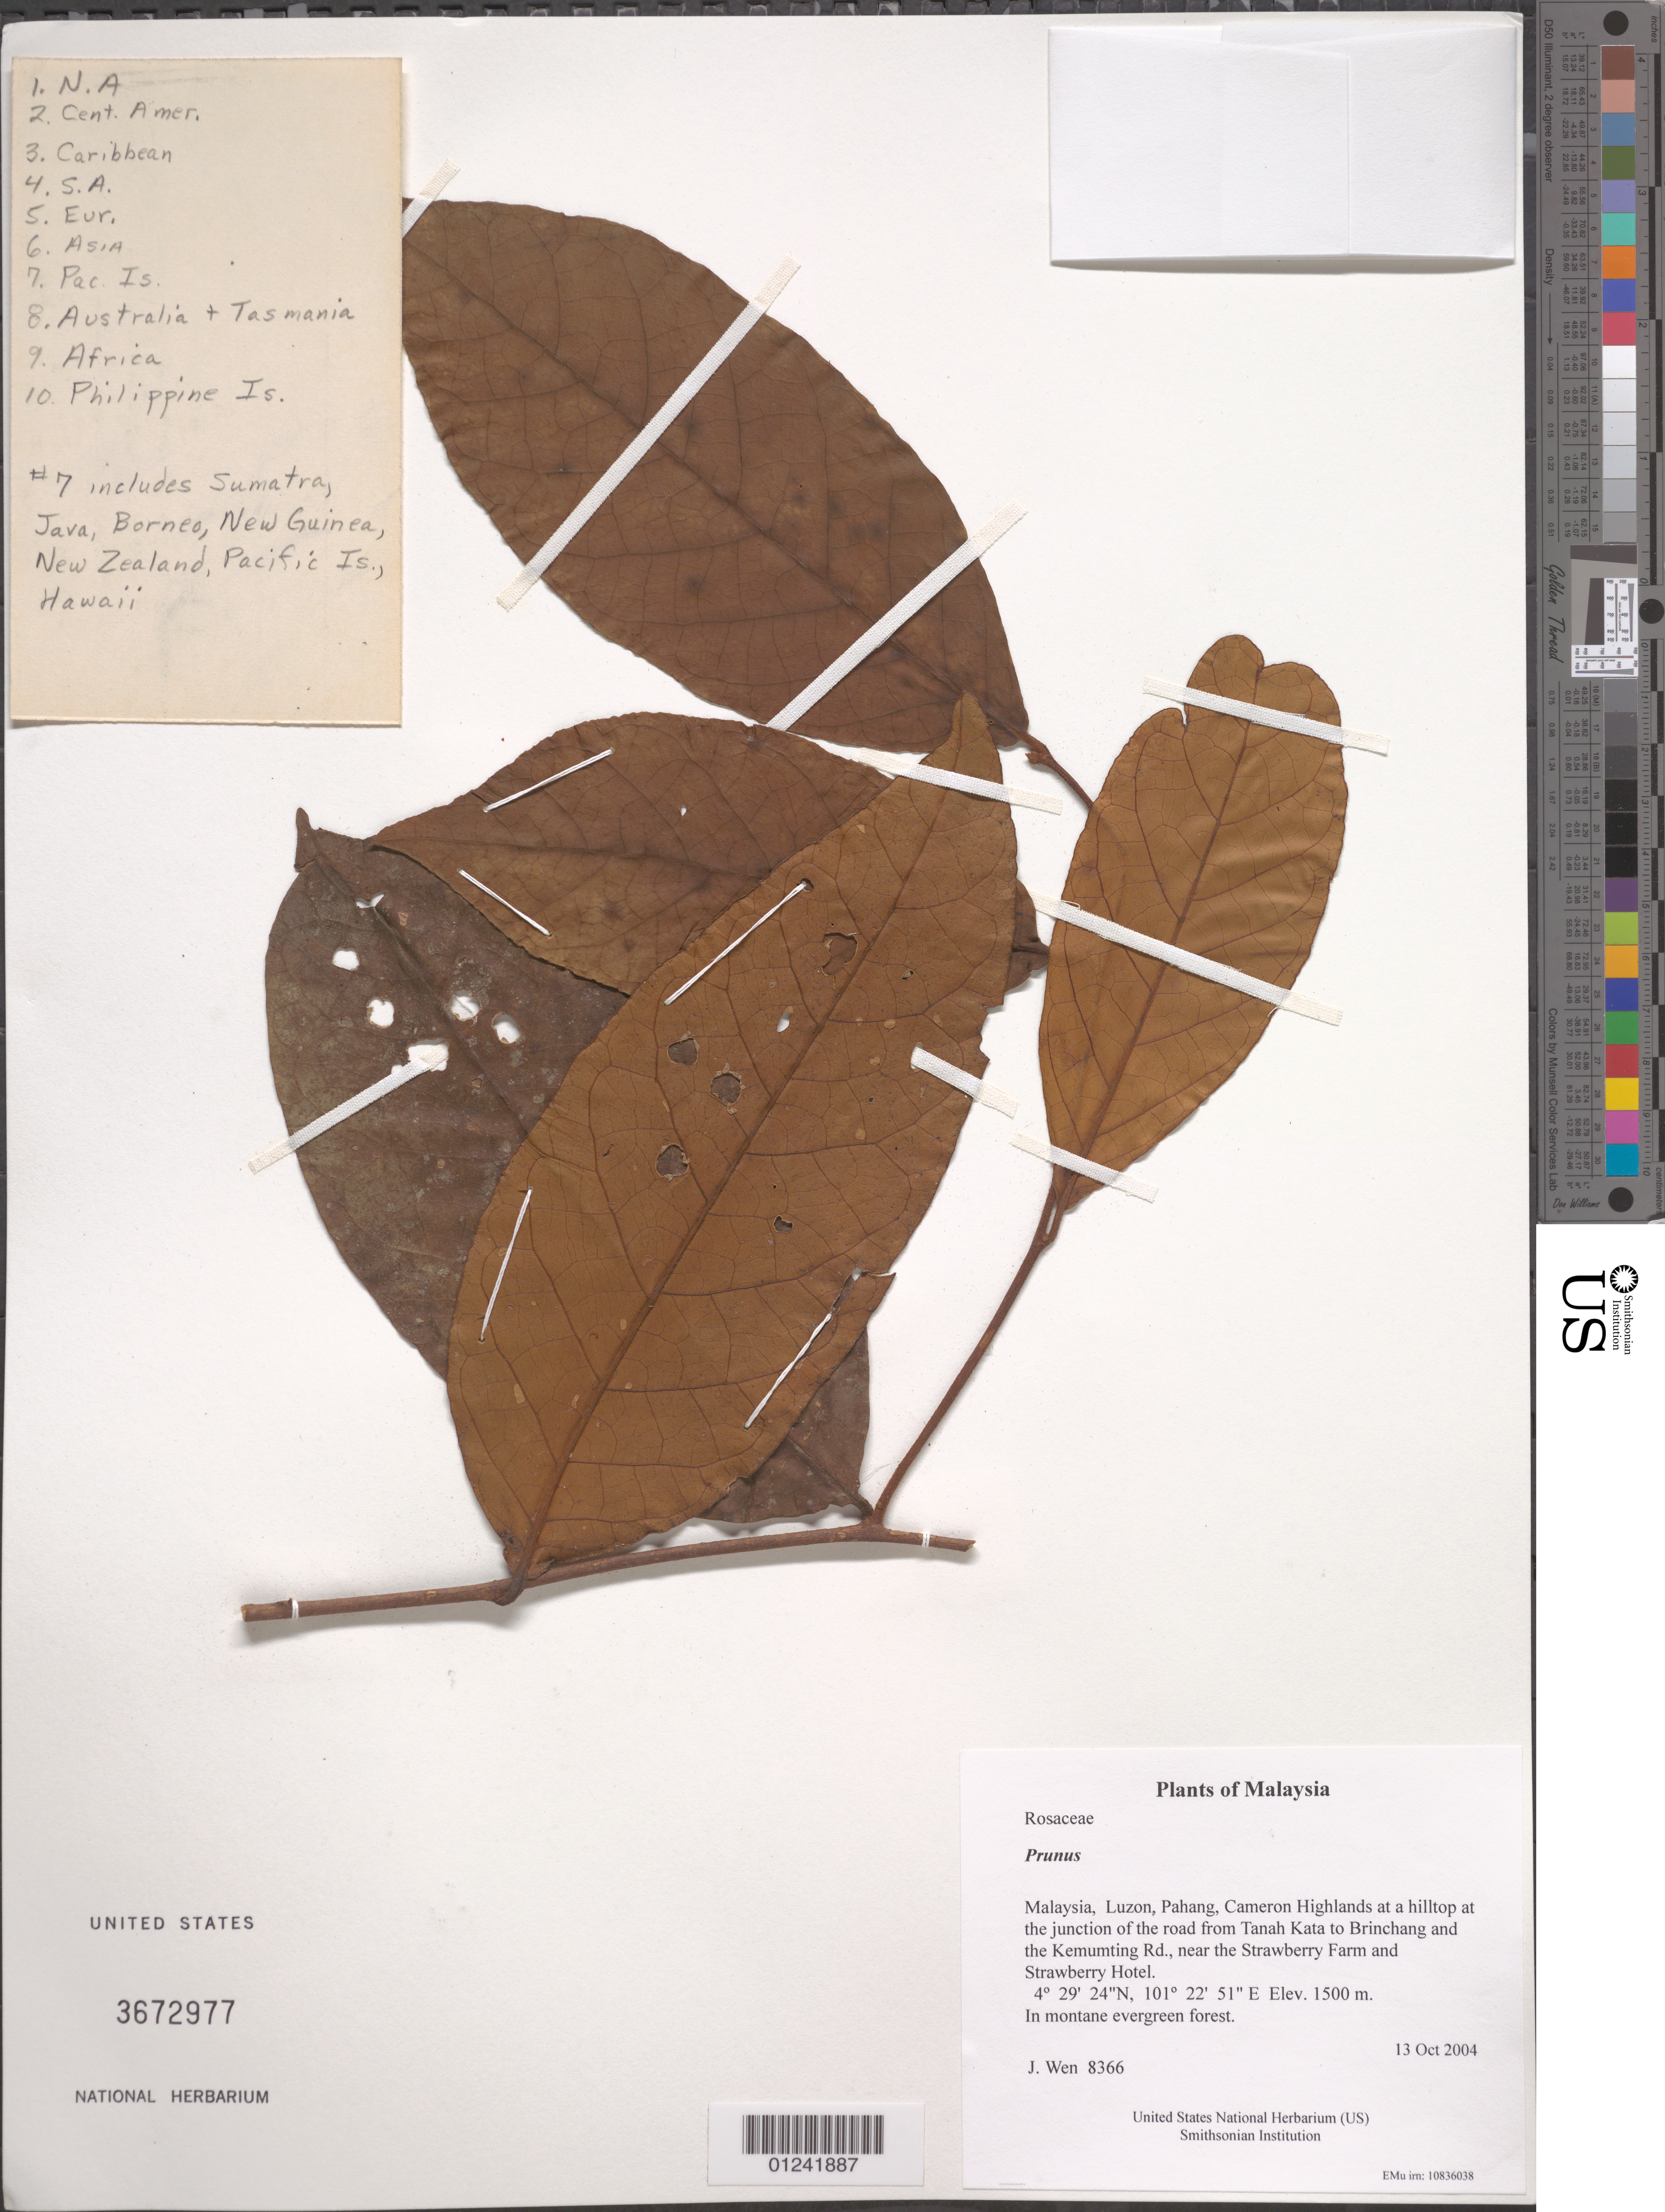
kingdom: Plantae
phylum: Tracheophyta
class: Magnoliopsida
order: Rosales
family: Rosaceae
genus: Prunus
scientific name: Prunus sp.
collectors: J. Wen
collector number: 8366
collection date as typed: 13 Oct 2004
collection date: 2004-10-13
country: Malaysia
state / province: Pahang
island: Luzon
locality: Cameron Highlands at a hilltop at the junction of the road from Tanah Kata to Brinchang and the Kemumting Rd., near the Strawberry Farm and Strawberry Hotel.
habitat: In montane evergreen forest.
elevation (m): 1500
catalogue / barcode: US 3672977